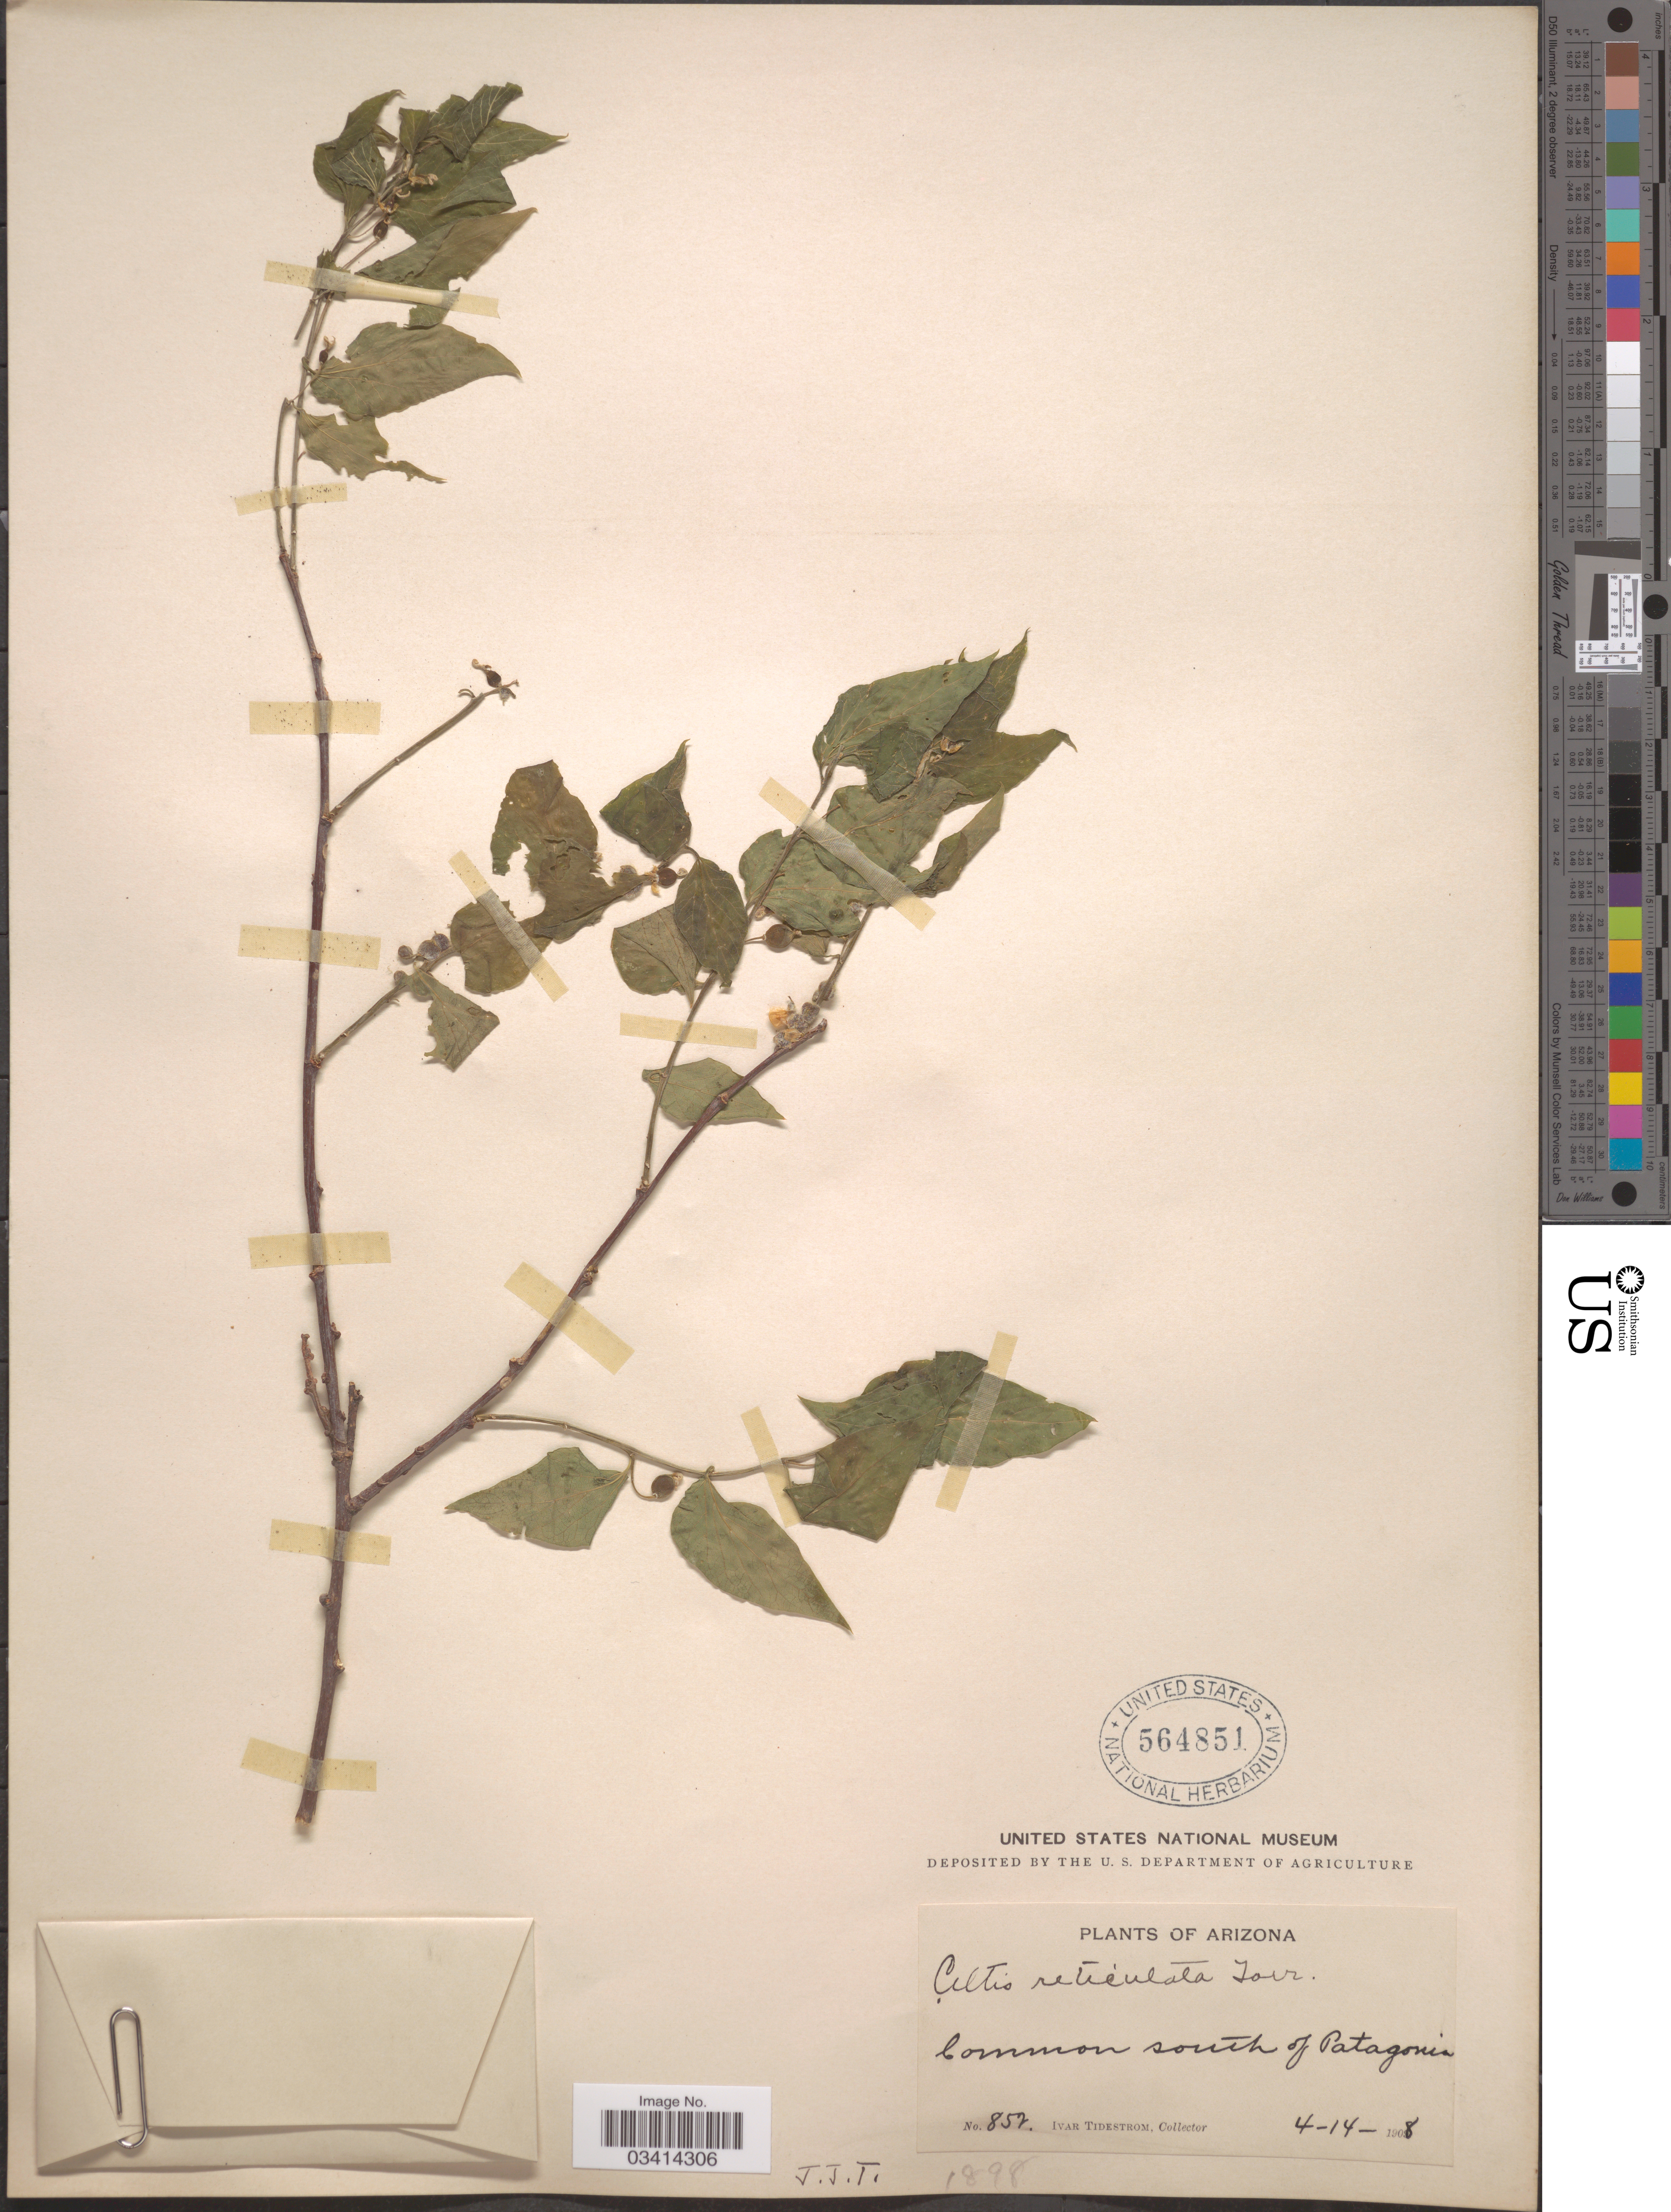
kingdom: Plantae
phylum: Tracheophyta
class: Magnoliopsida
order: Rosales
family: Cannabaceae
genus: Celtis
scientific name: Celtis reticulata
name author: Torr.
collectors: I. F. Tidestrom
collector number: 852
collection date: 1908-04-14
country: United States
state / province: Arizona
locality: South of Patagonia.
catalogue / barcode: US 564851